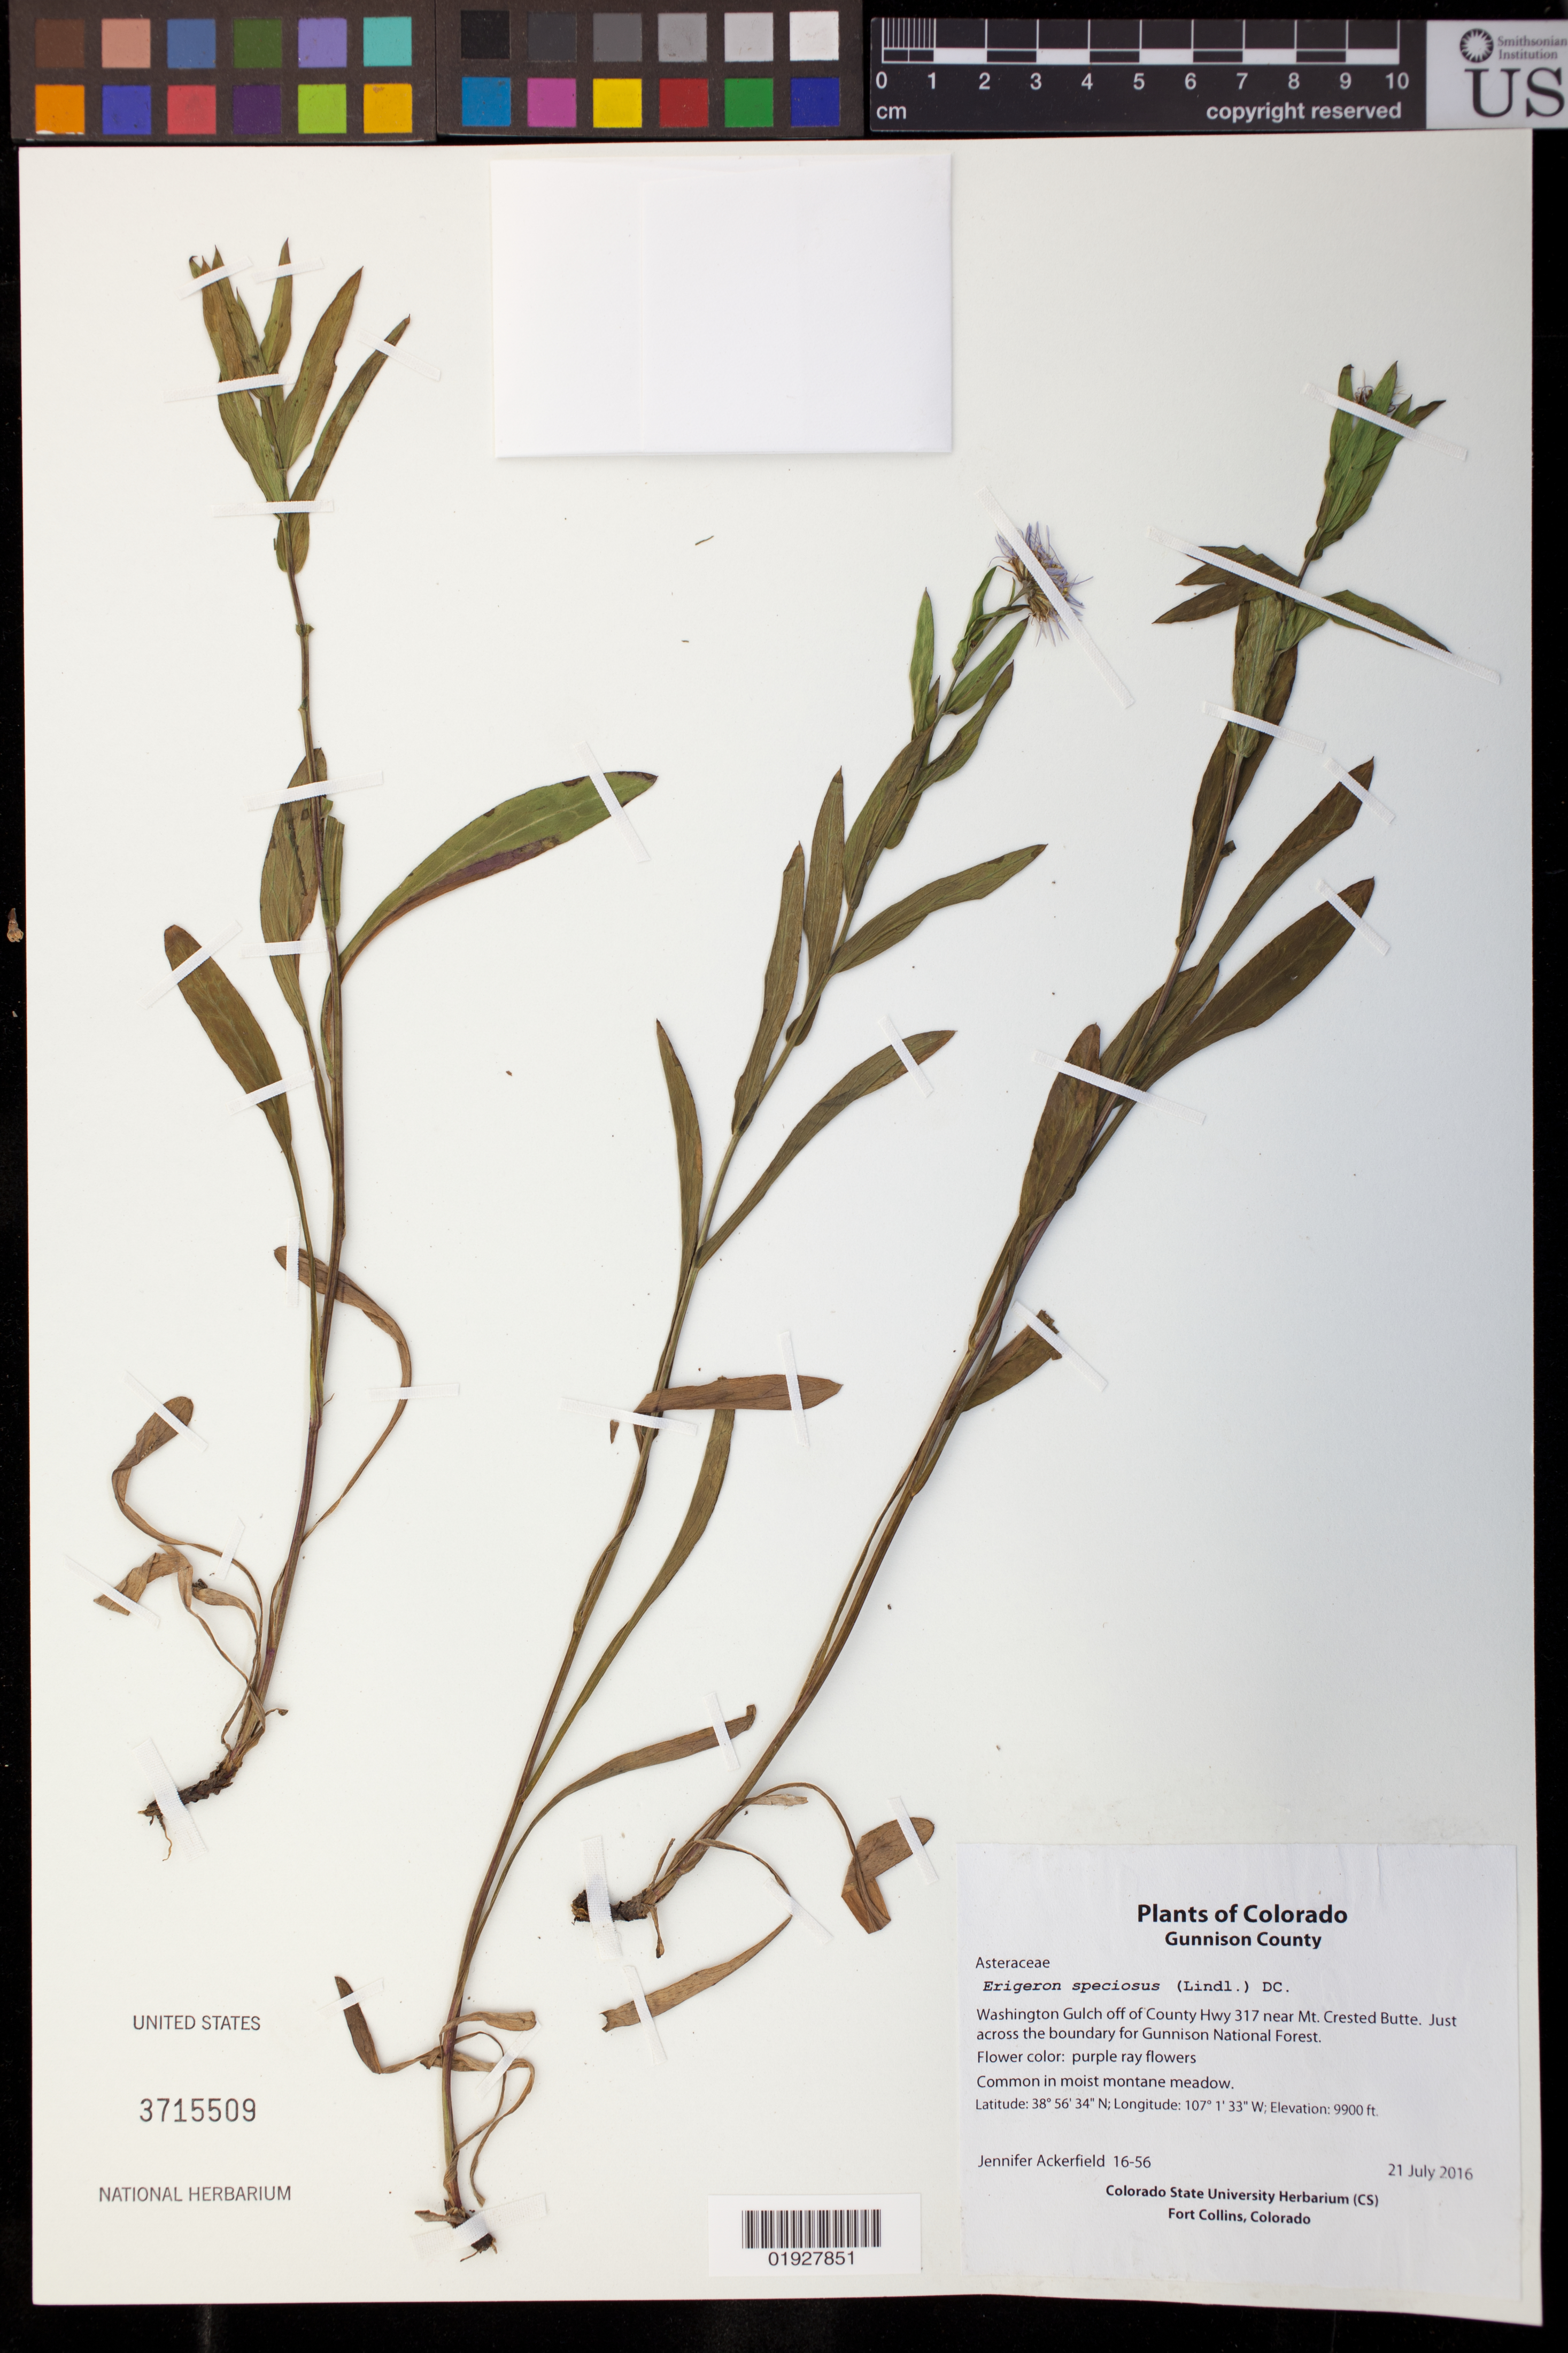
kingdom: Plantae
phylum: Tracheophyta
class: Magnoliopsida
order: Asterales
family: Asteraceae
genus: Erigeron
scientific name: Erigeron speciosus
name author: (Lindl.) DC.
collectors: J. Ackerfield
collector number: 16-56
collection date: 2016-07-21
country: United States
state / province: Colorado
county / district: Gunnison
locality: Washington Gulch off of County Hwy 317 near Mt. Crested Butte. Just across the boundary for Gunnison National Forest.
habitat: Common in moist montane meadow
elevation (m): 3018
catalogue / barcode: US 3715509